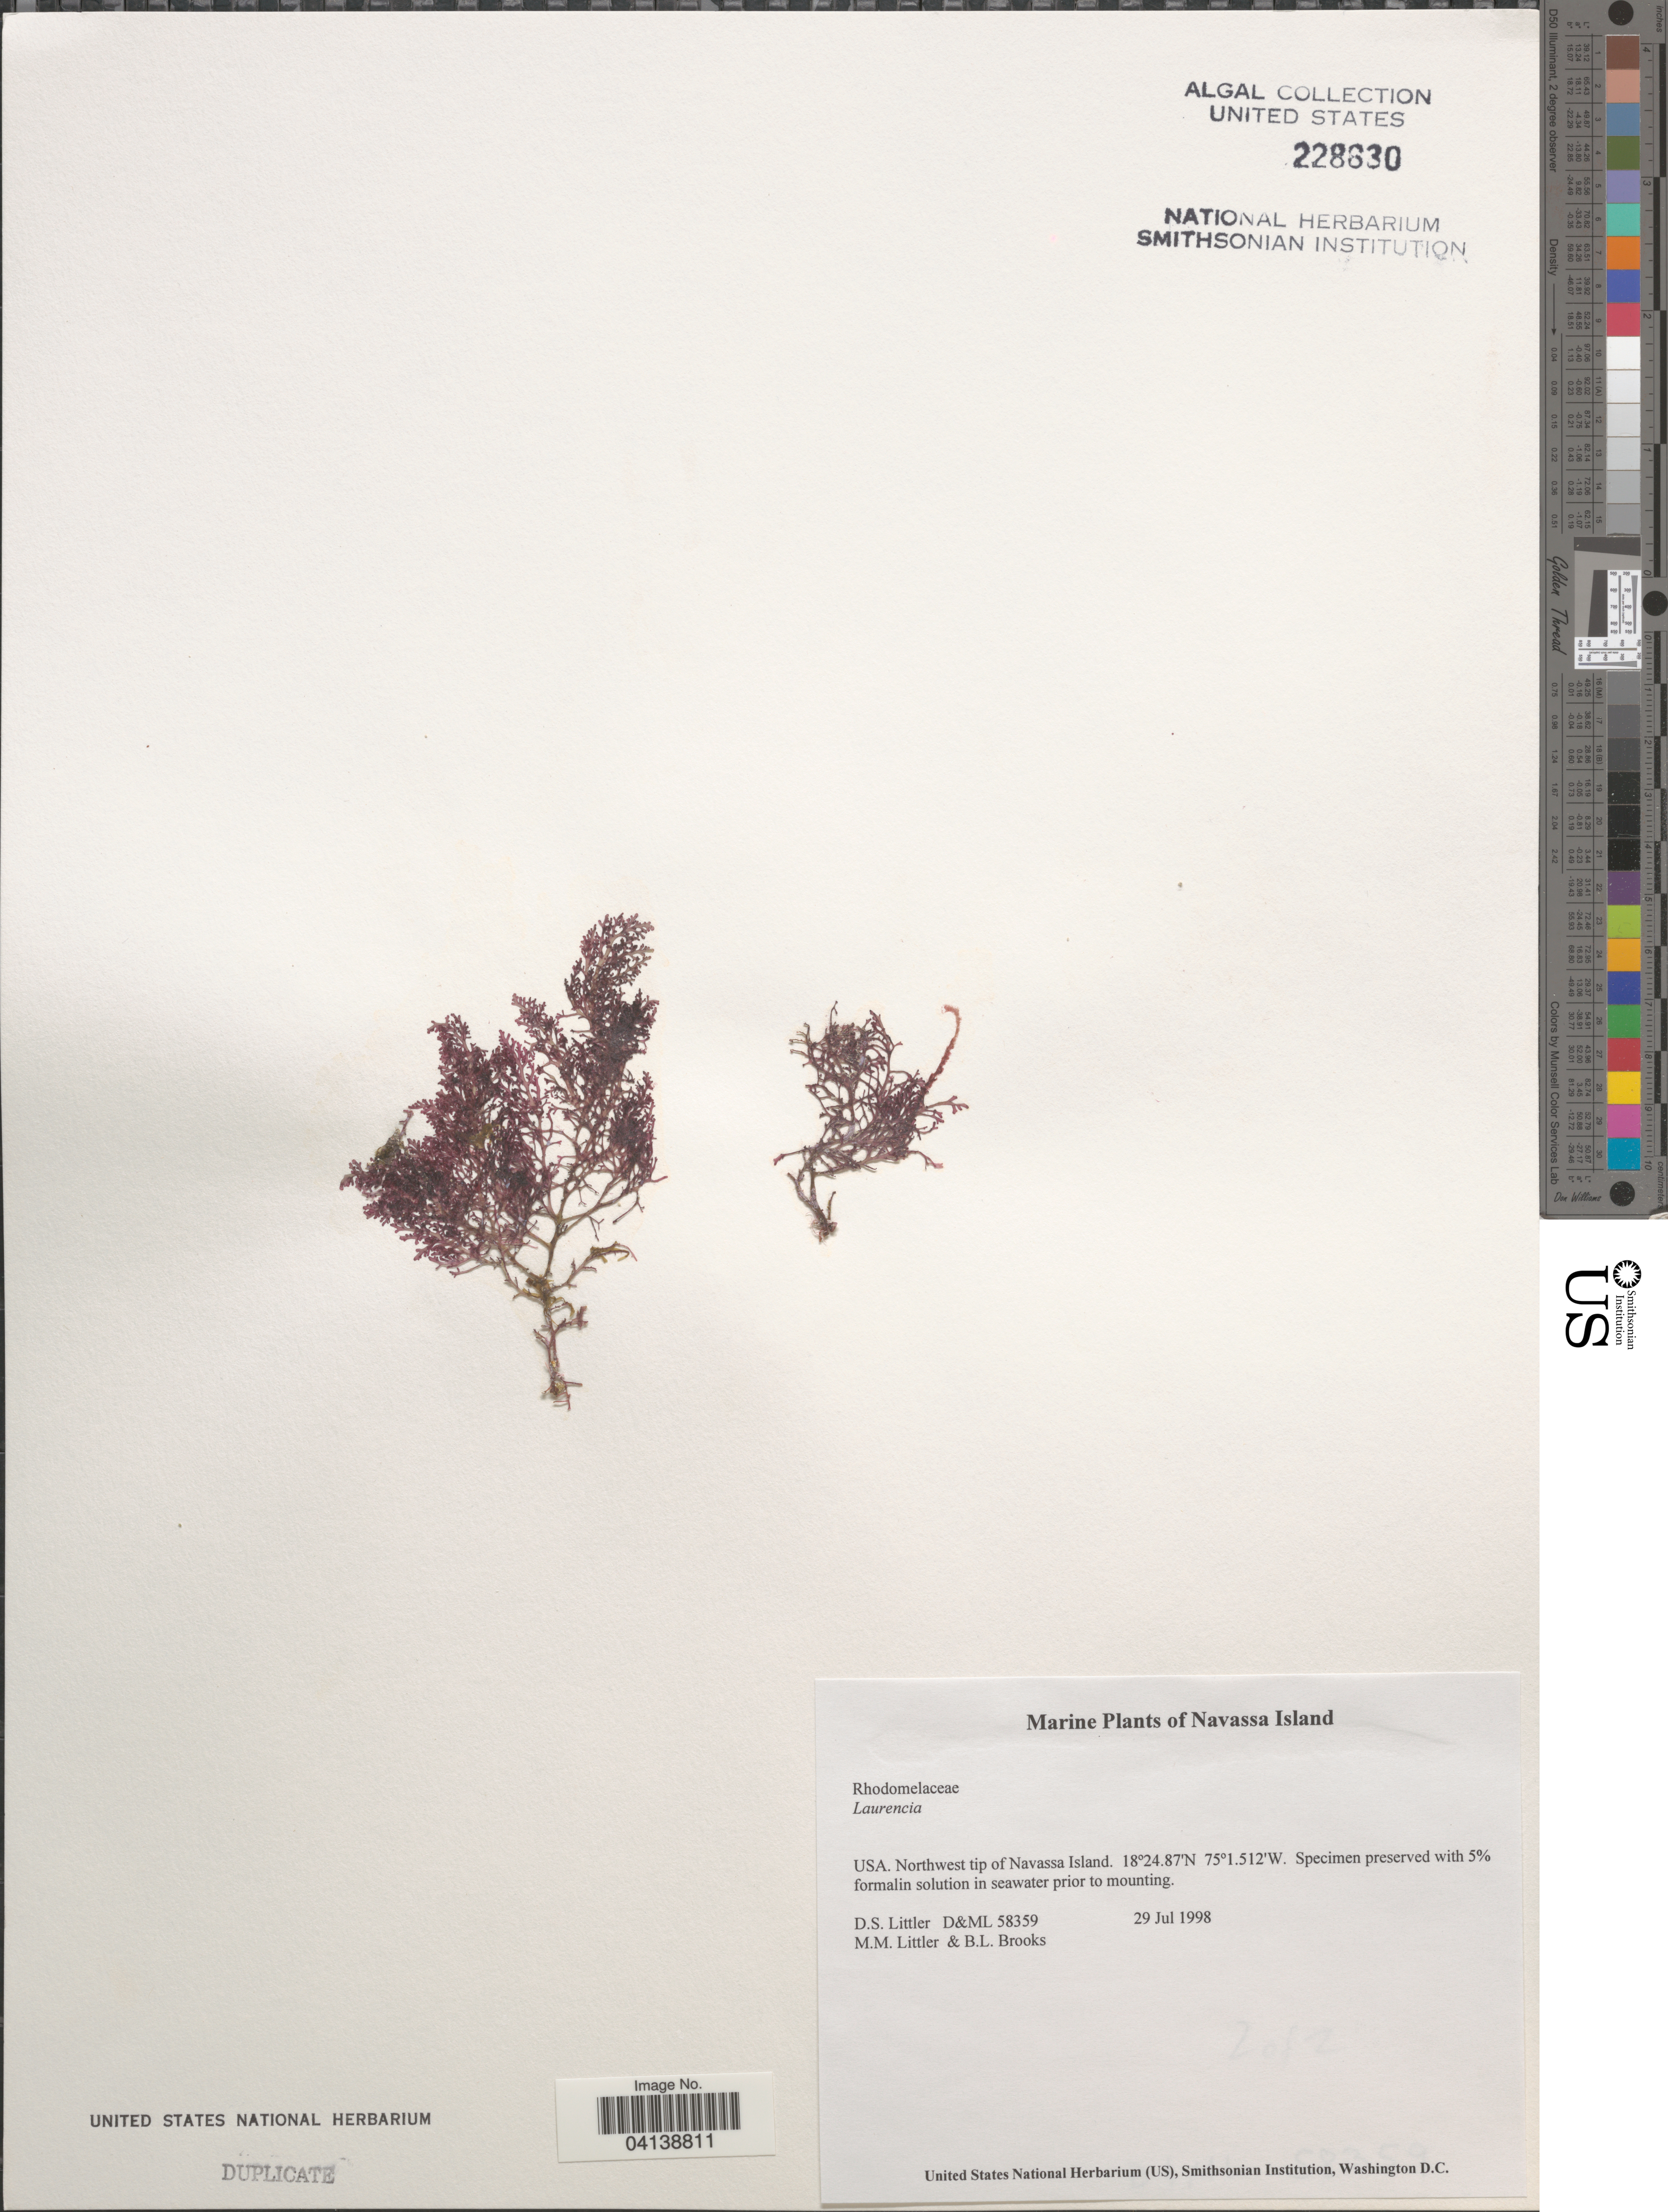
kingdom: Plantae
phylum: Rhodophyta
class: Florideophyceae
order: Ceramiales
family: Rhodomelaceae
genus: Laurencia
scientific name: Laurencia sp.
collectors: D. S. Littler & B. Brooks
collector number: D&ML58359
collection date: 1998-07-29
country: Navassa Island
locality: Northwest tip of Navassa Island.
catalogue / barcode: US 228630